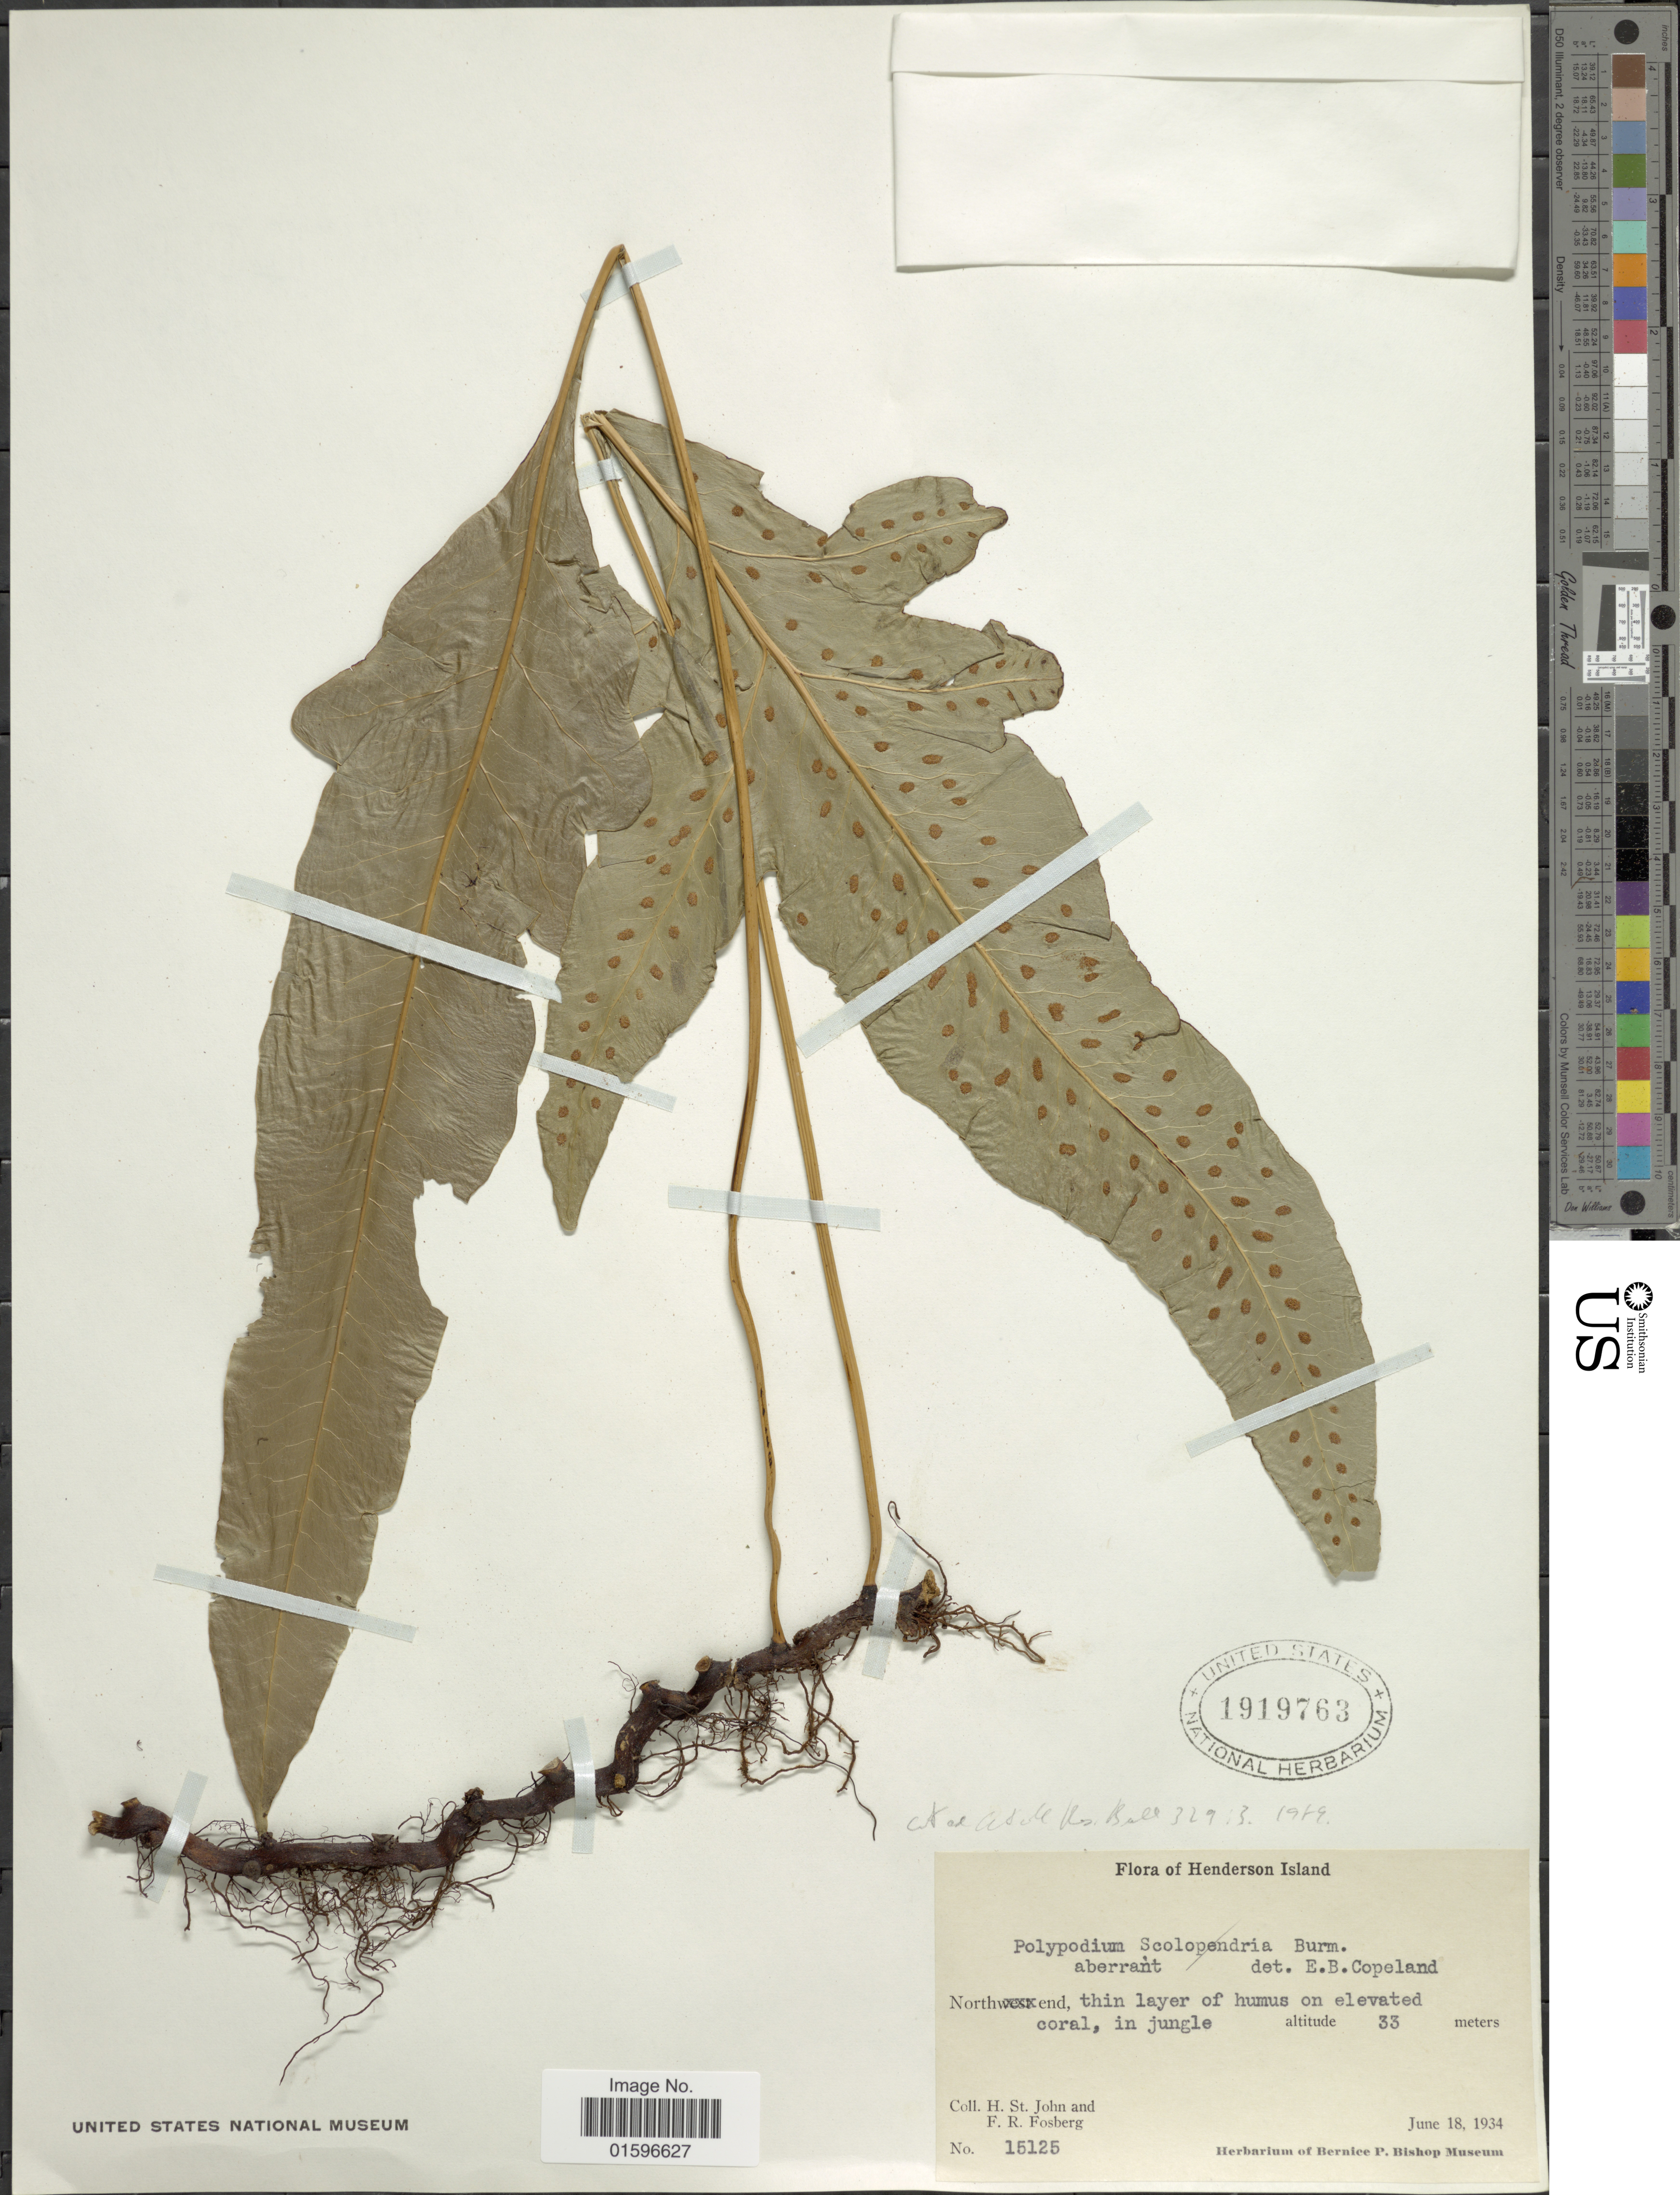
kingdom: Plantae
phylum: Tracheophyta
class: Polypodiopsida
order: Polypodiales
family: Polypodiaceae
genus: Microsorum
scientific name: Microsorum commutatum x M. grossum (Langsd. & Fisch.) S.B. Andrews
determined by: Florence, J.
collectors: H. St. John & F. R. Fosberg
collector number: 15125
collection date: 1934-06-18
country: Pitcairn Islands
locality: Henderson Island, North end, in jungle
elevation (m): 33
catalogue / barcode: US 1919763